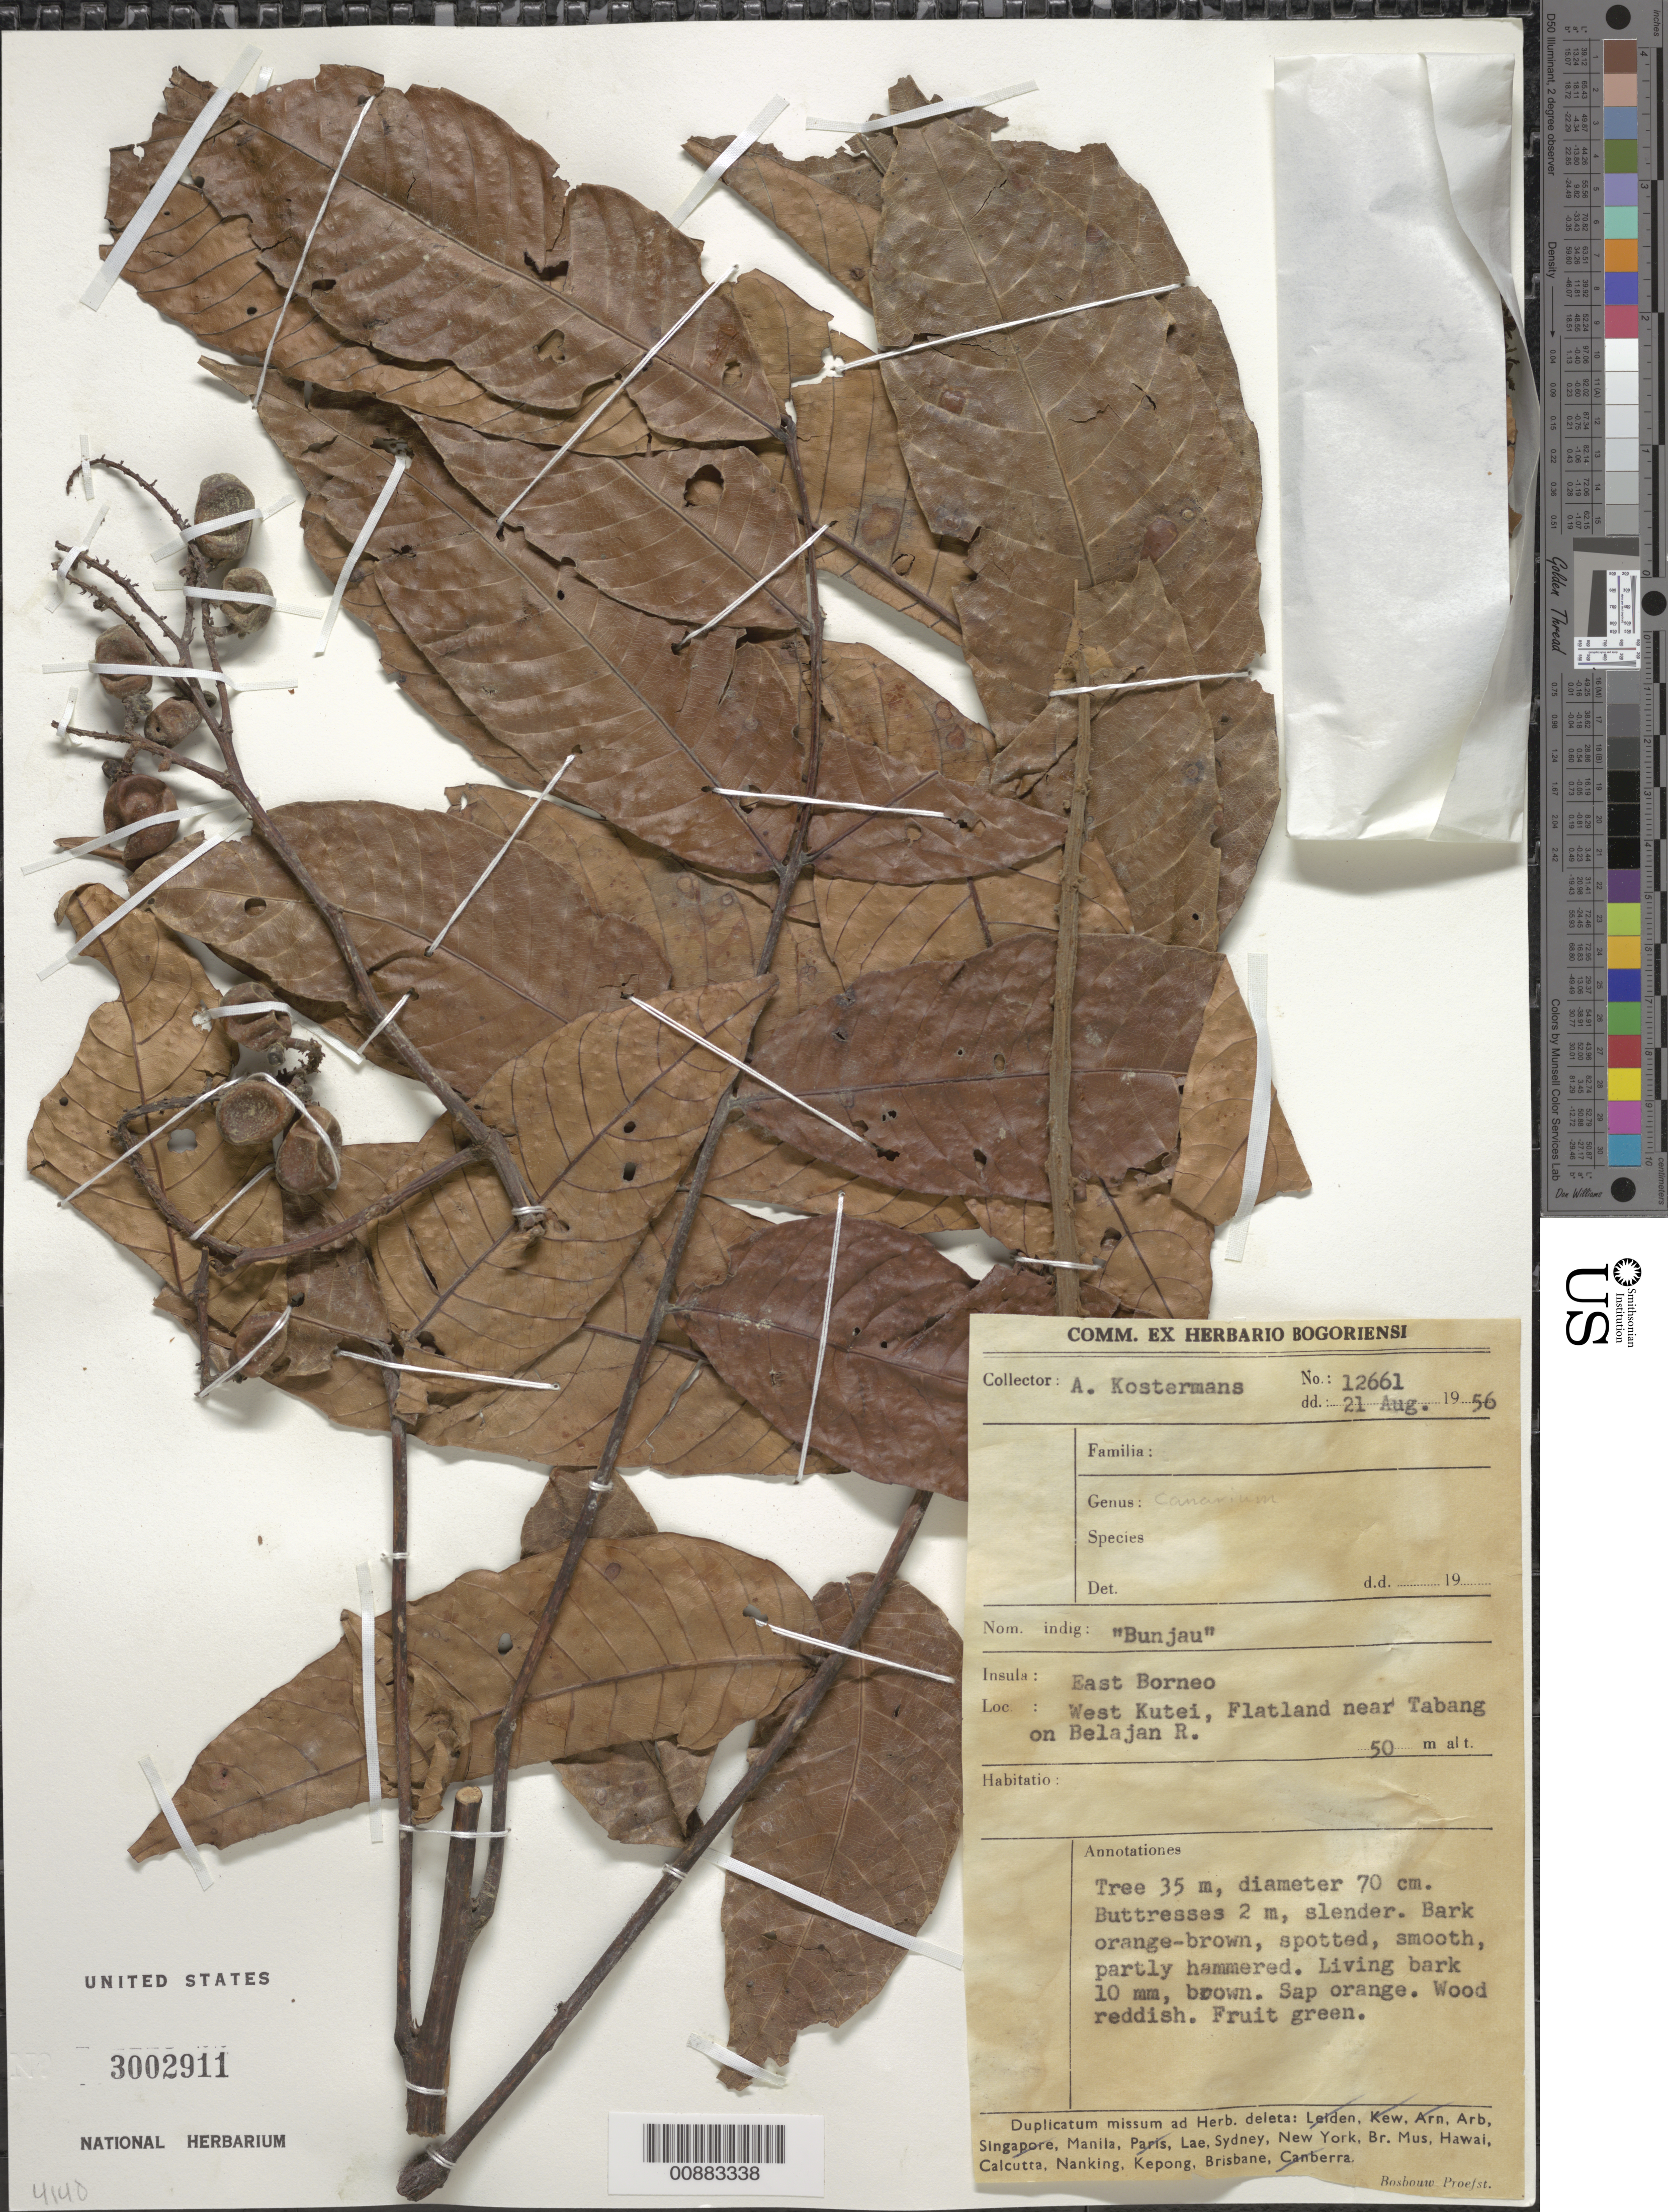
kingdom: Plantae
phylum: Tracheophyta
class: Magnoliopsida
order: Sapindales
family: Burseraceae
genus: Canarium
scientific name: Canarium sp.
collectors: A. J. G. Kostermans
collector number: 12661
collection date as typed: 21 Aug 1956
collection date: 1956-08-21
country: Indonesia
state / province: Kalimantan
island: Borneo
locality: West Kutei, flatland near Tabang on Belajan R.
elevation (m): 50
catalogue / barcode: US 3002911